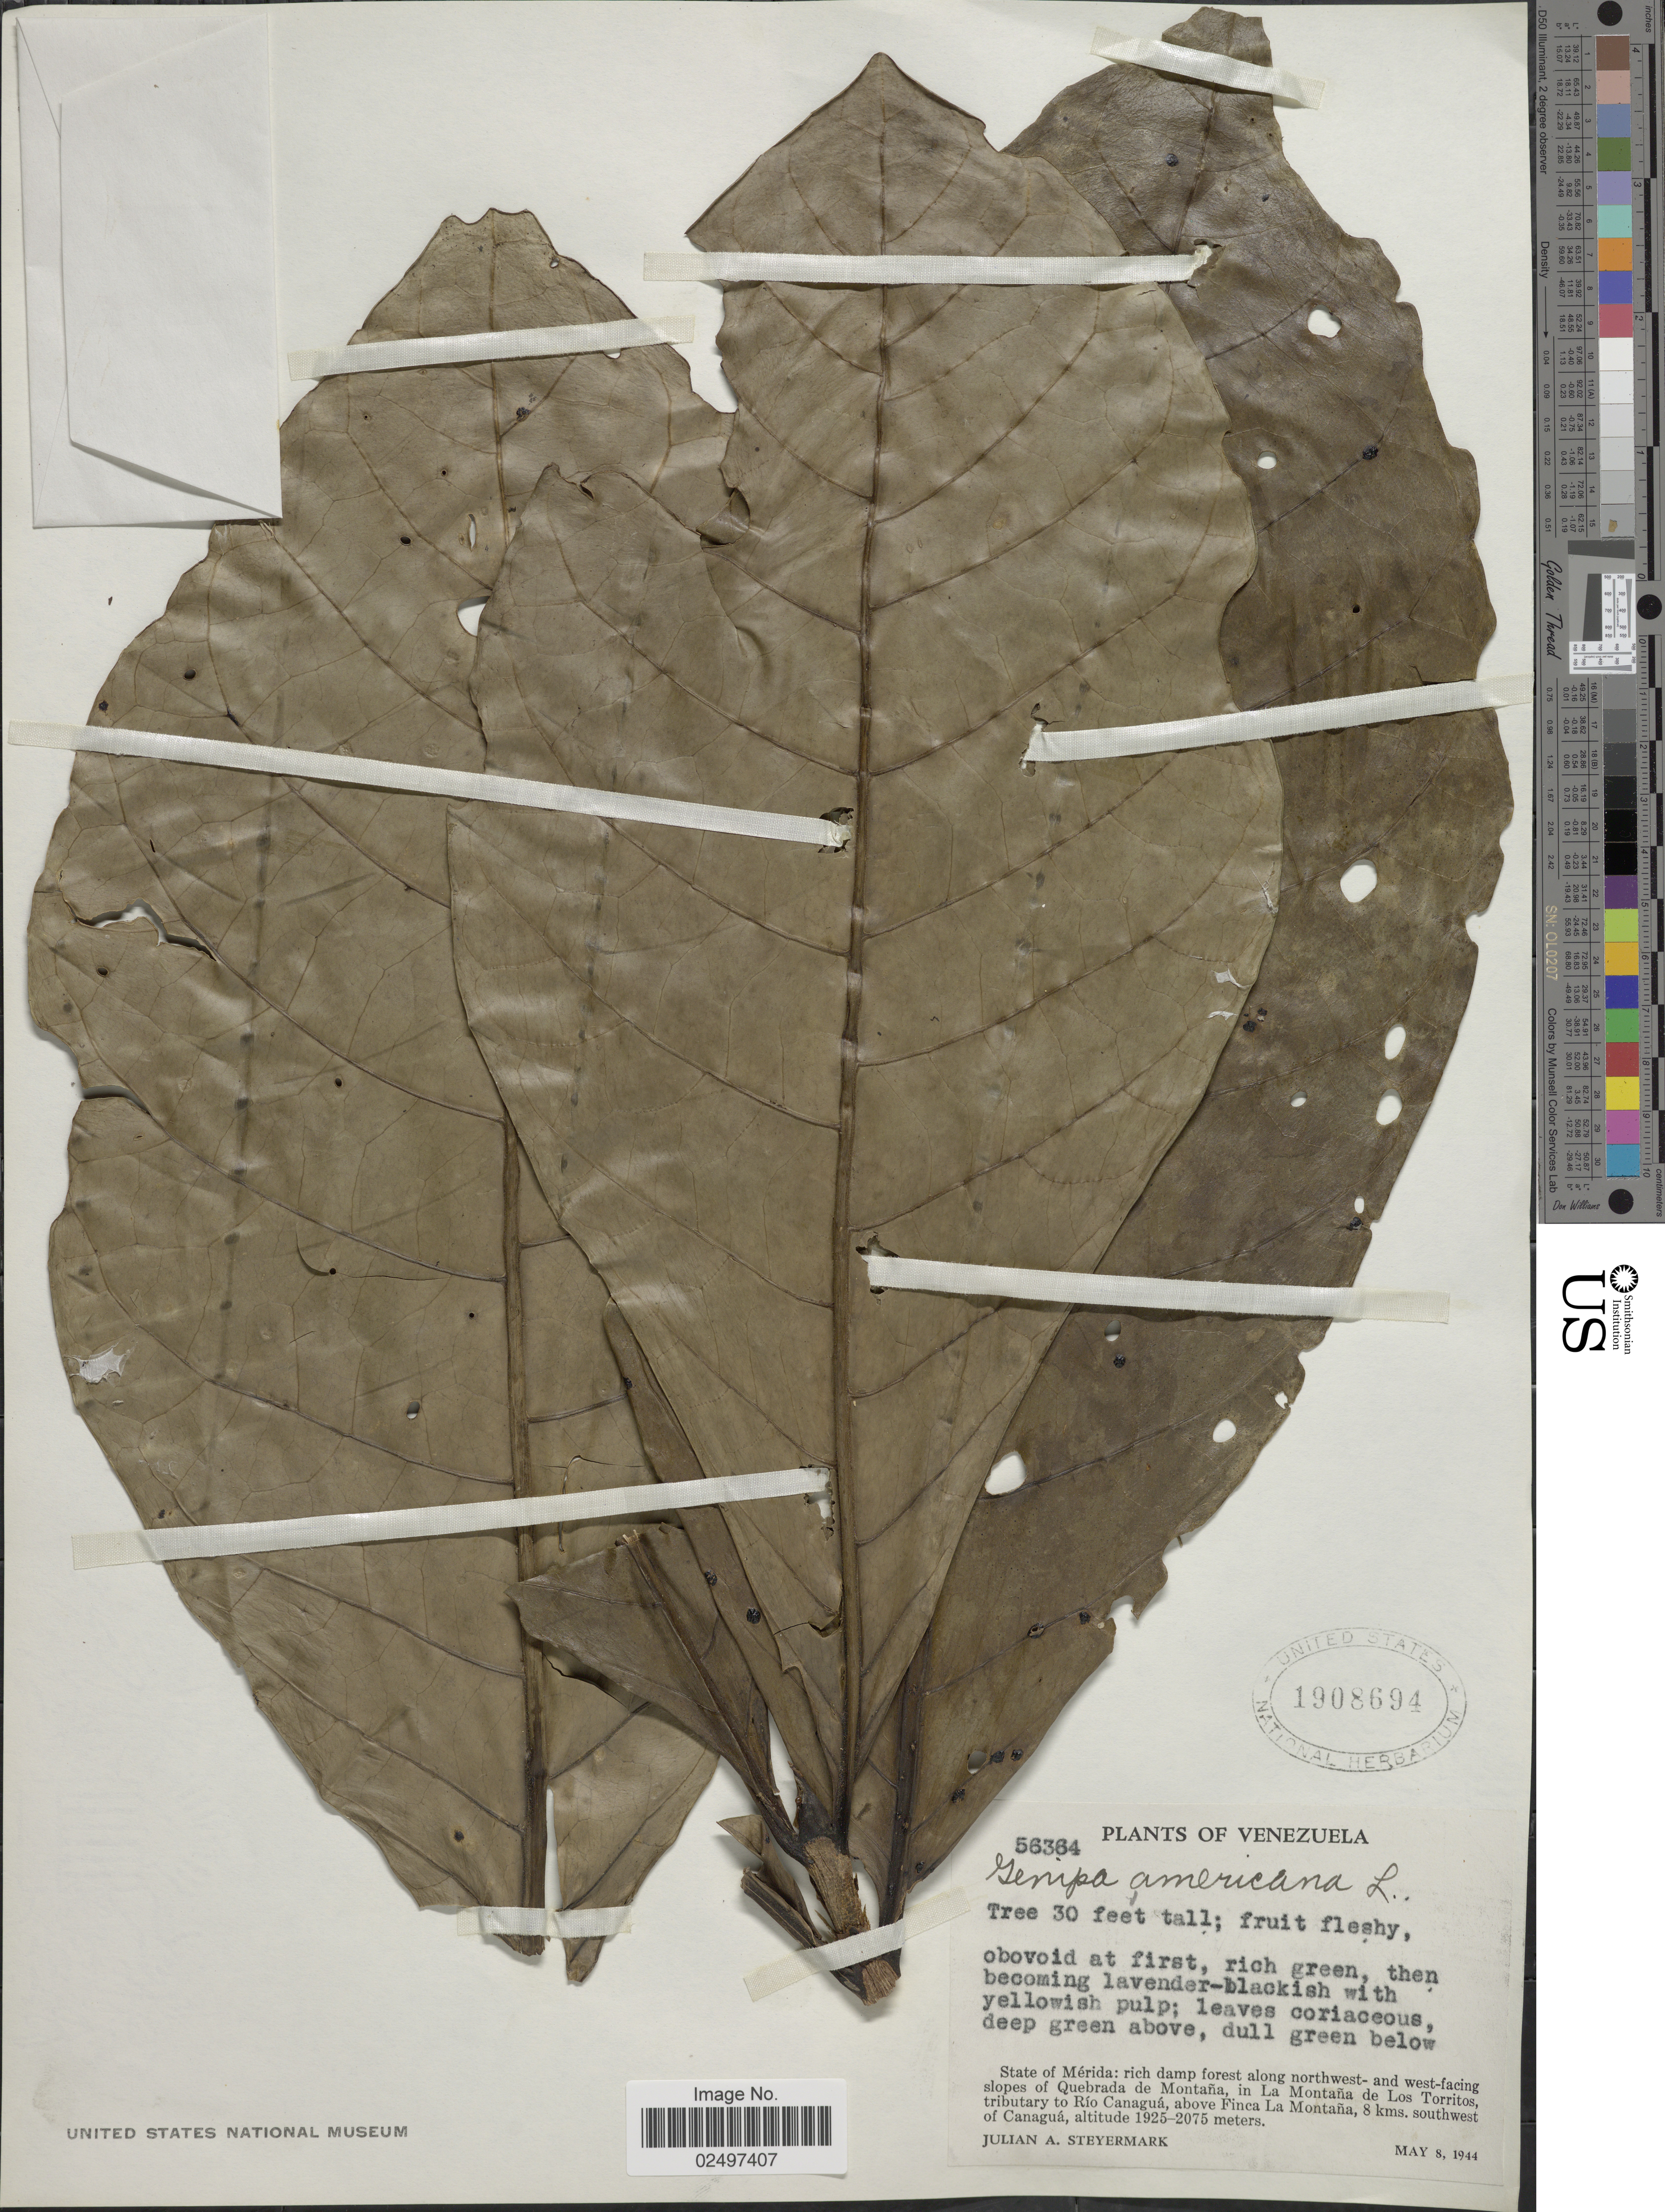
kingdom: Plantae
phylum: Tracheophyta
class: Magnoliopsida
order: Gentianales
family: Rubiaceae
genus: Genipa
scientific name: Genipa americana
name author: L.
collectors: J. Steyermark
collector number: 56364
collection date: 1944-05-08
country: Venezuela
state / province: Mérida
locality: State of Merida: rich damp forest along northwest- and west- facing slopes of Quebrada de Montana, in La Montana de Los Torritos, tributary to Rio Canagua, above Finca La Montana, 8 kms. southwest of Canagua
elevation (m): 1925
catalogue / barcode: US 1908694